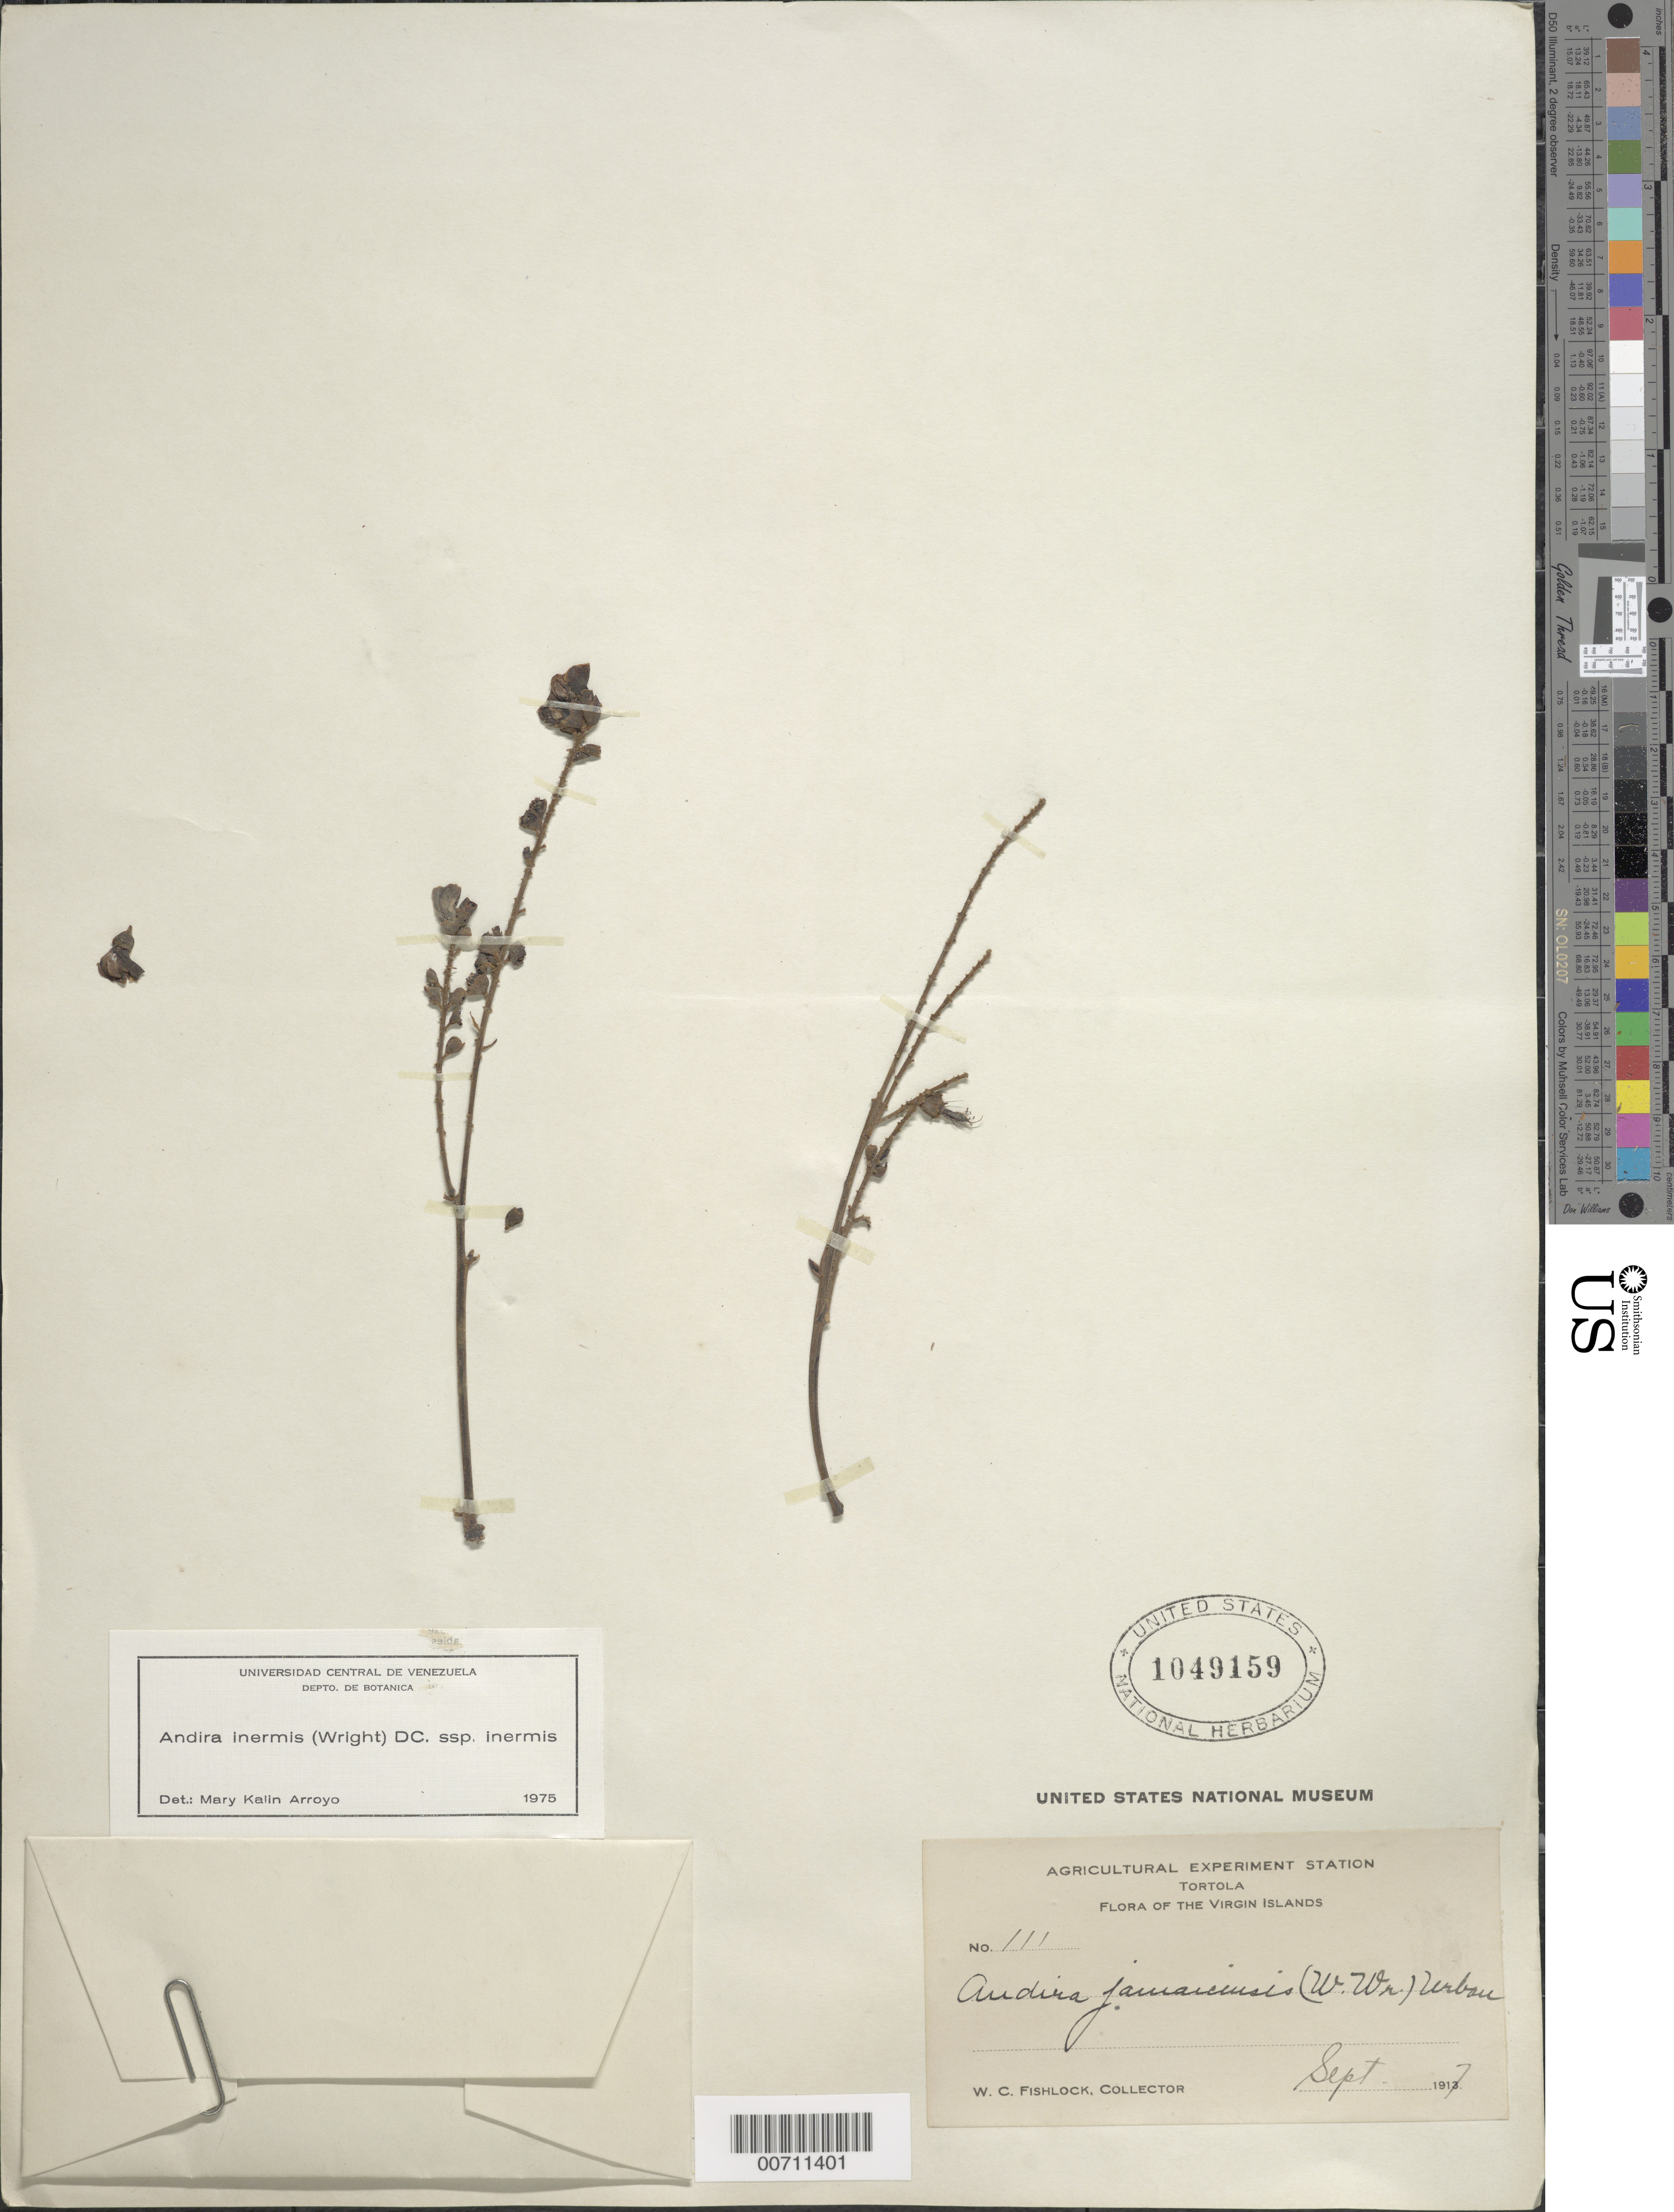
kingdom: Plantae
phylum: Tracheophyta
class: Magnoliopsida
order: Fabales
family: Fabaceae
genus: Andira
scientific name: Andira inermis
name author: (W. Wright) Kunth ex DC.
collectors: W. Fishlock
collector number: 111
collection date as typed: Sep 1917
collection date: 1917-09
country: British Virgin Islands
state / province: Tortola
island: Tortola Island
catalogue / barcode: US 1049159